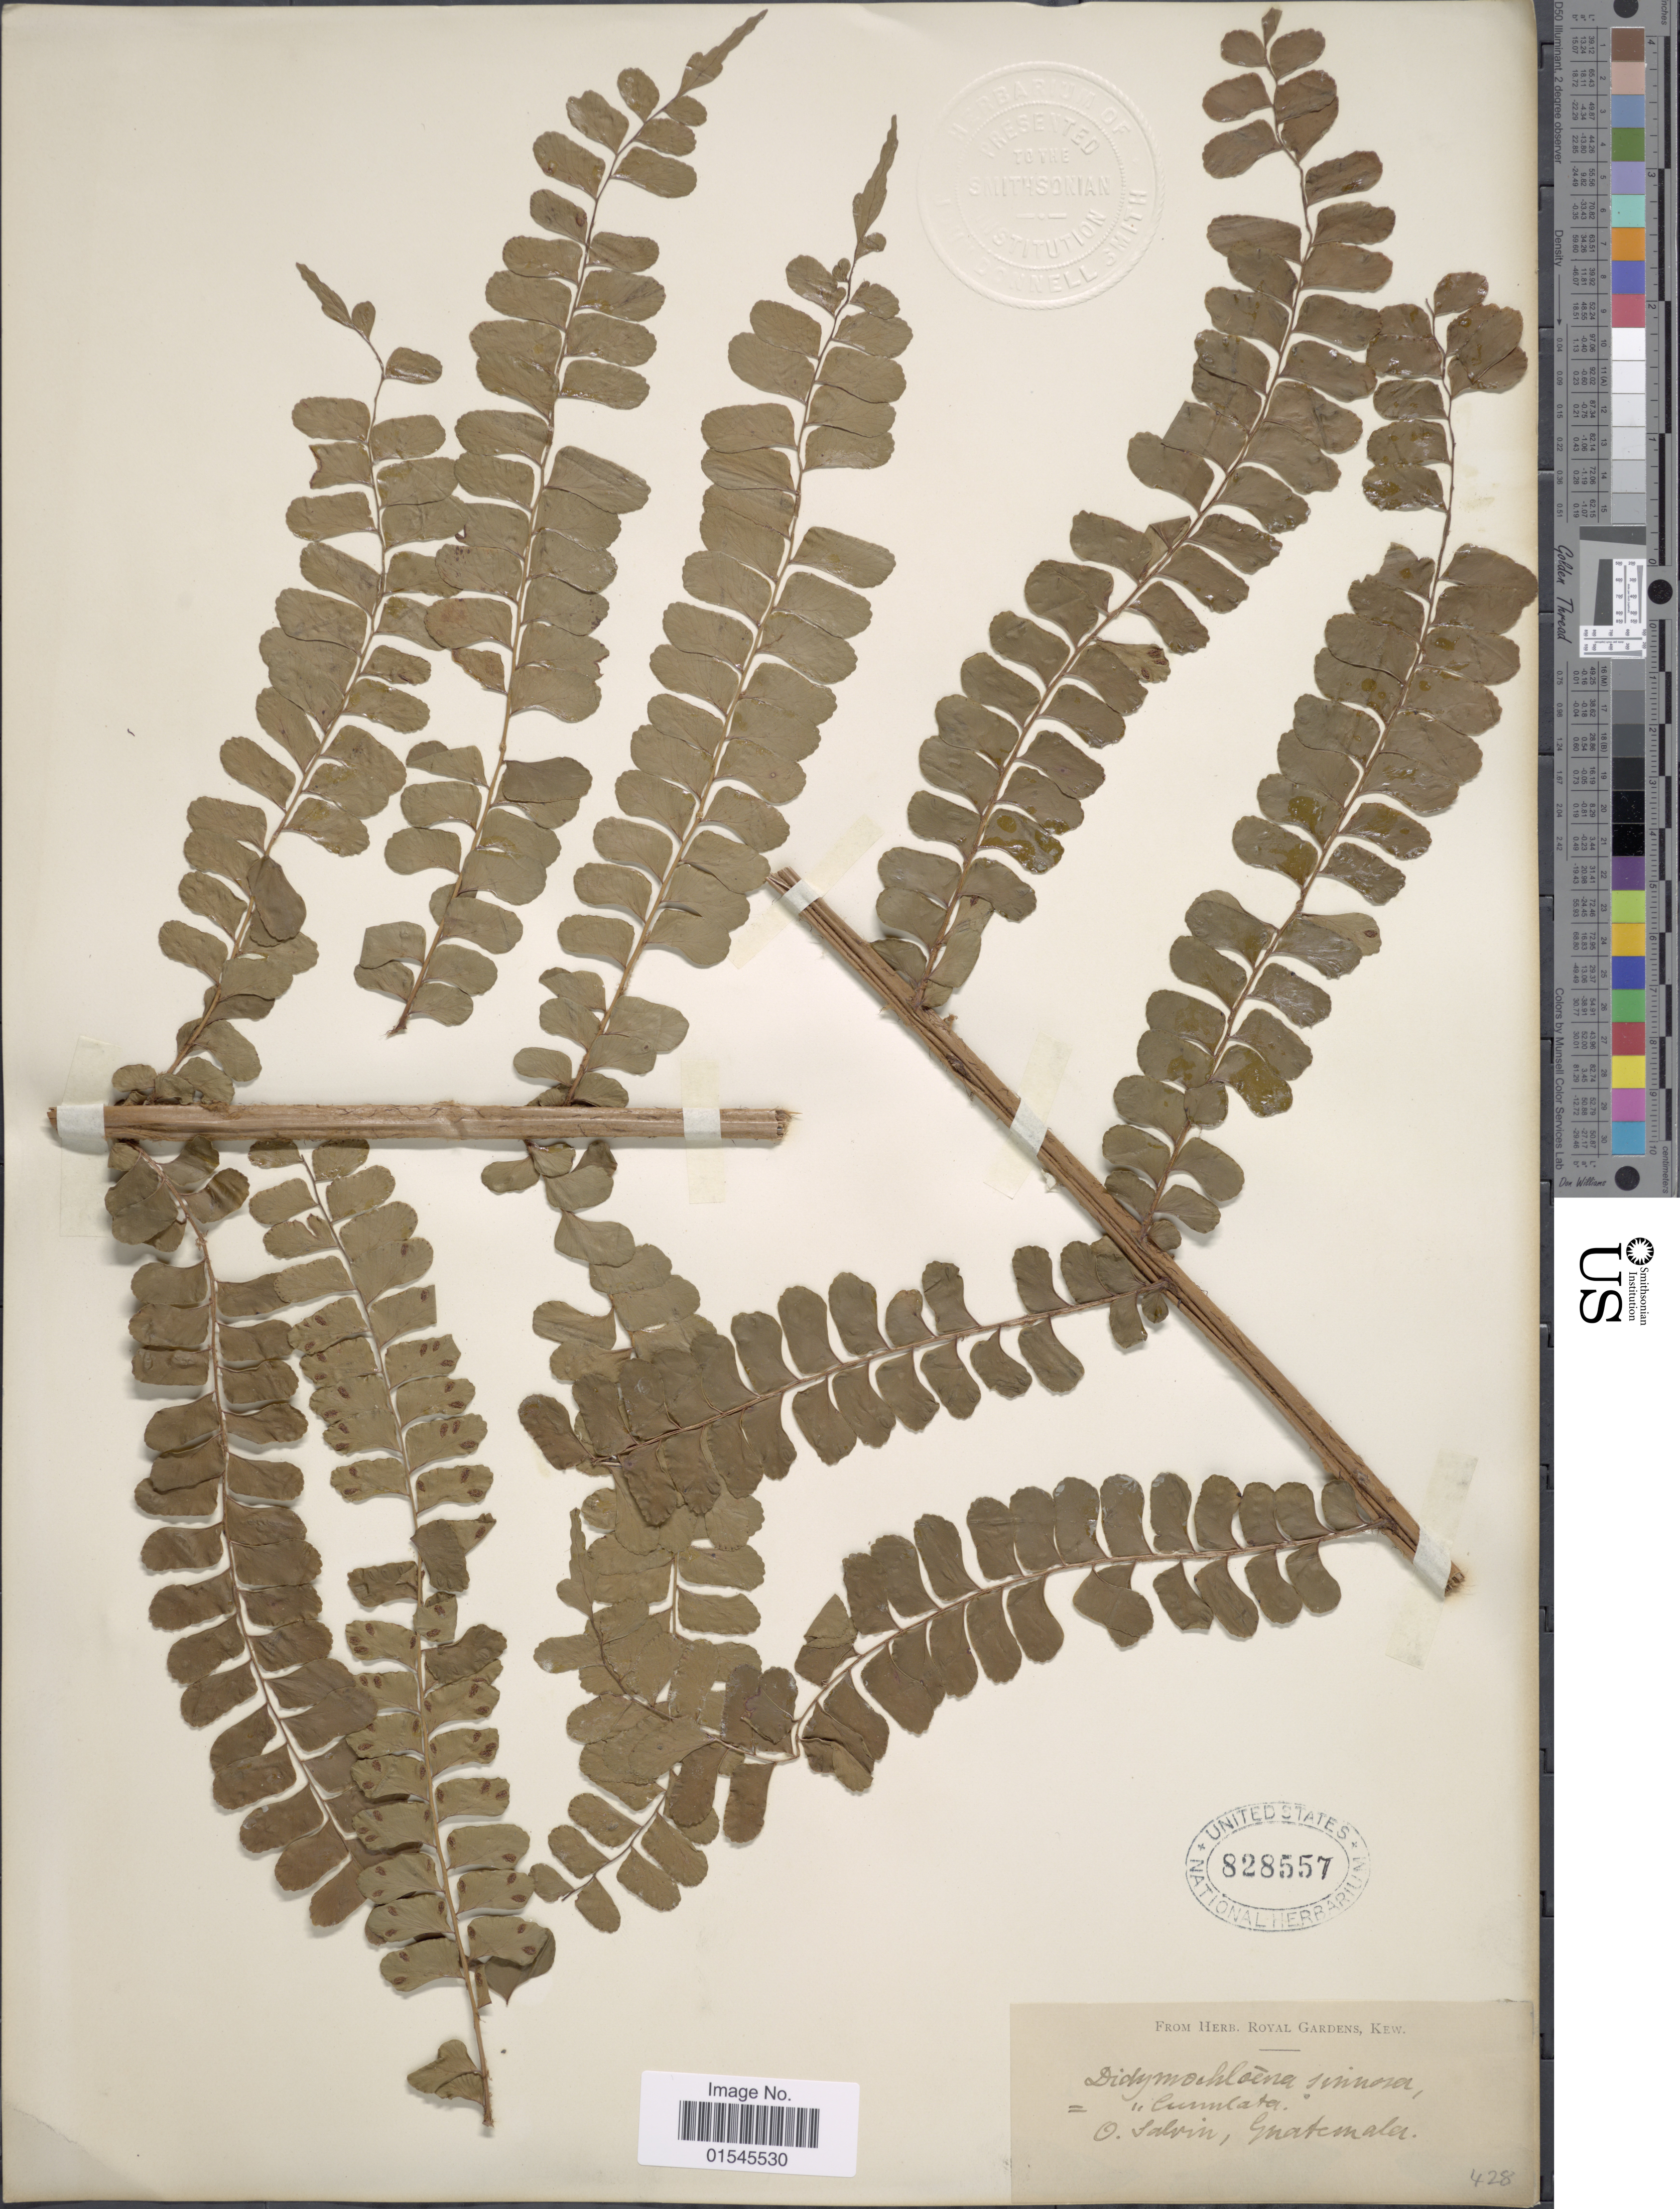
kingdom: Plantae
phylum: Tracheophyta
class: Polypodiopsida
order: Polypodiales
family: Didymochlaenaceae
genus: Didymochlaena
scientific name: Didymochlaena truncatula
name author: (Sw.) J. Sm.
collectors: O. Salvin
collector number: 428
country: Guatemala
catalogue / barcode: US 828557